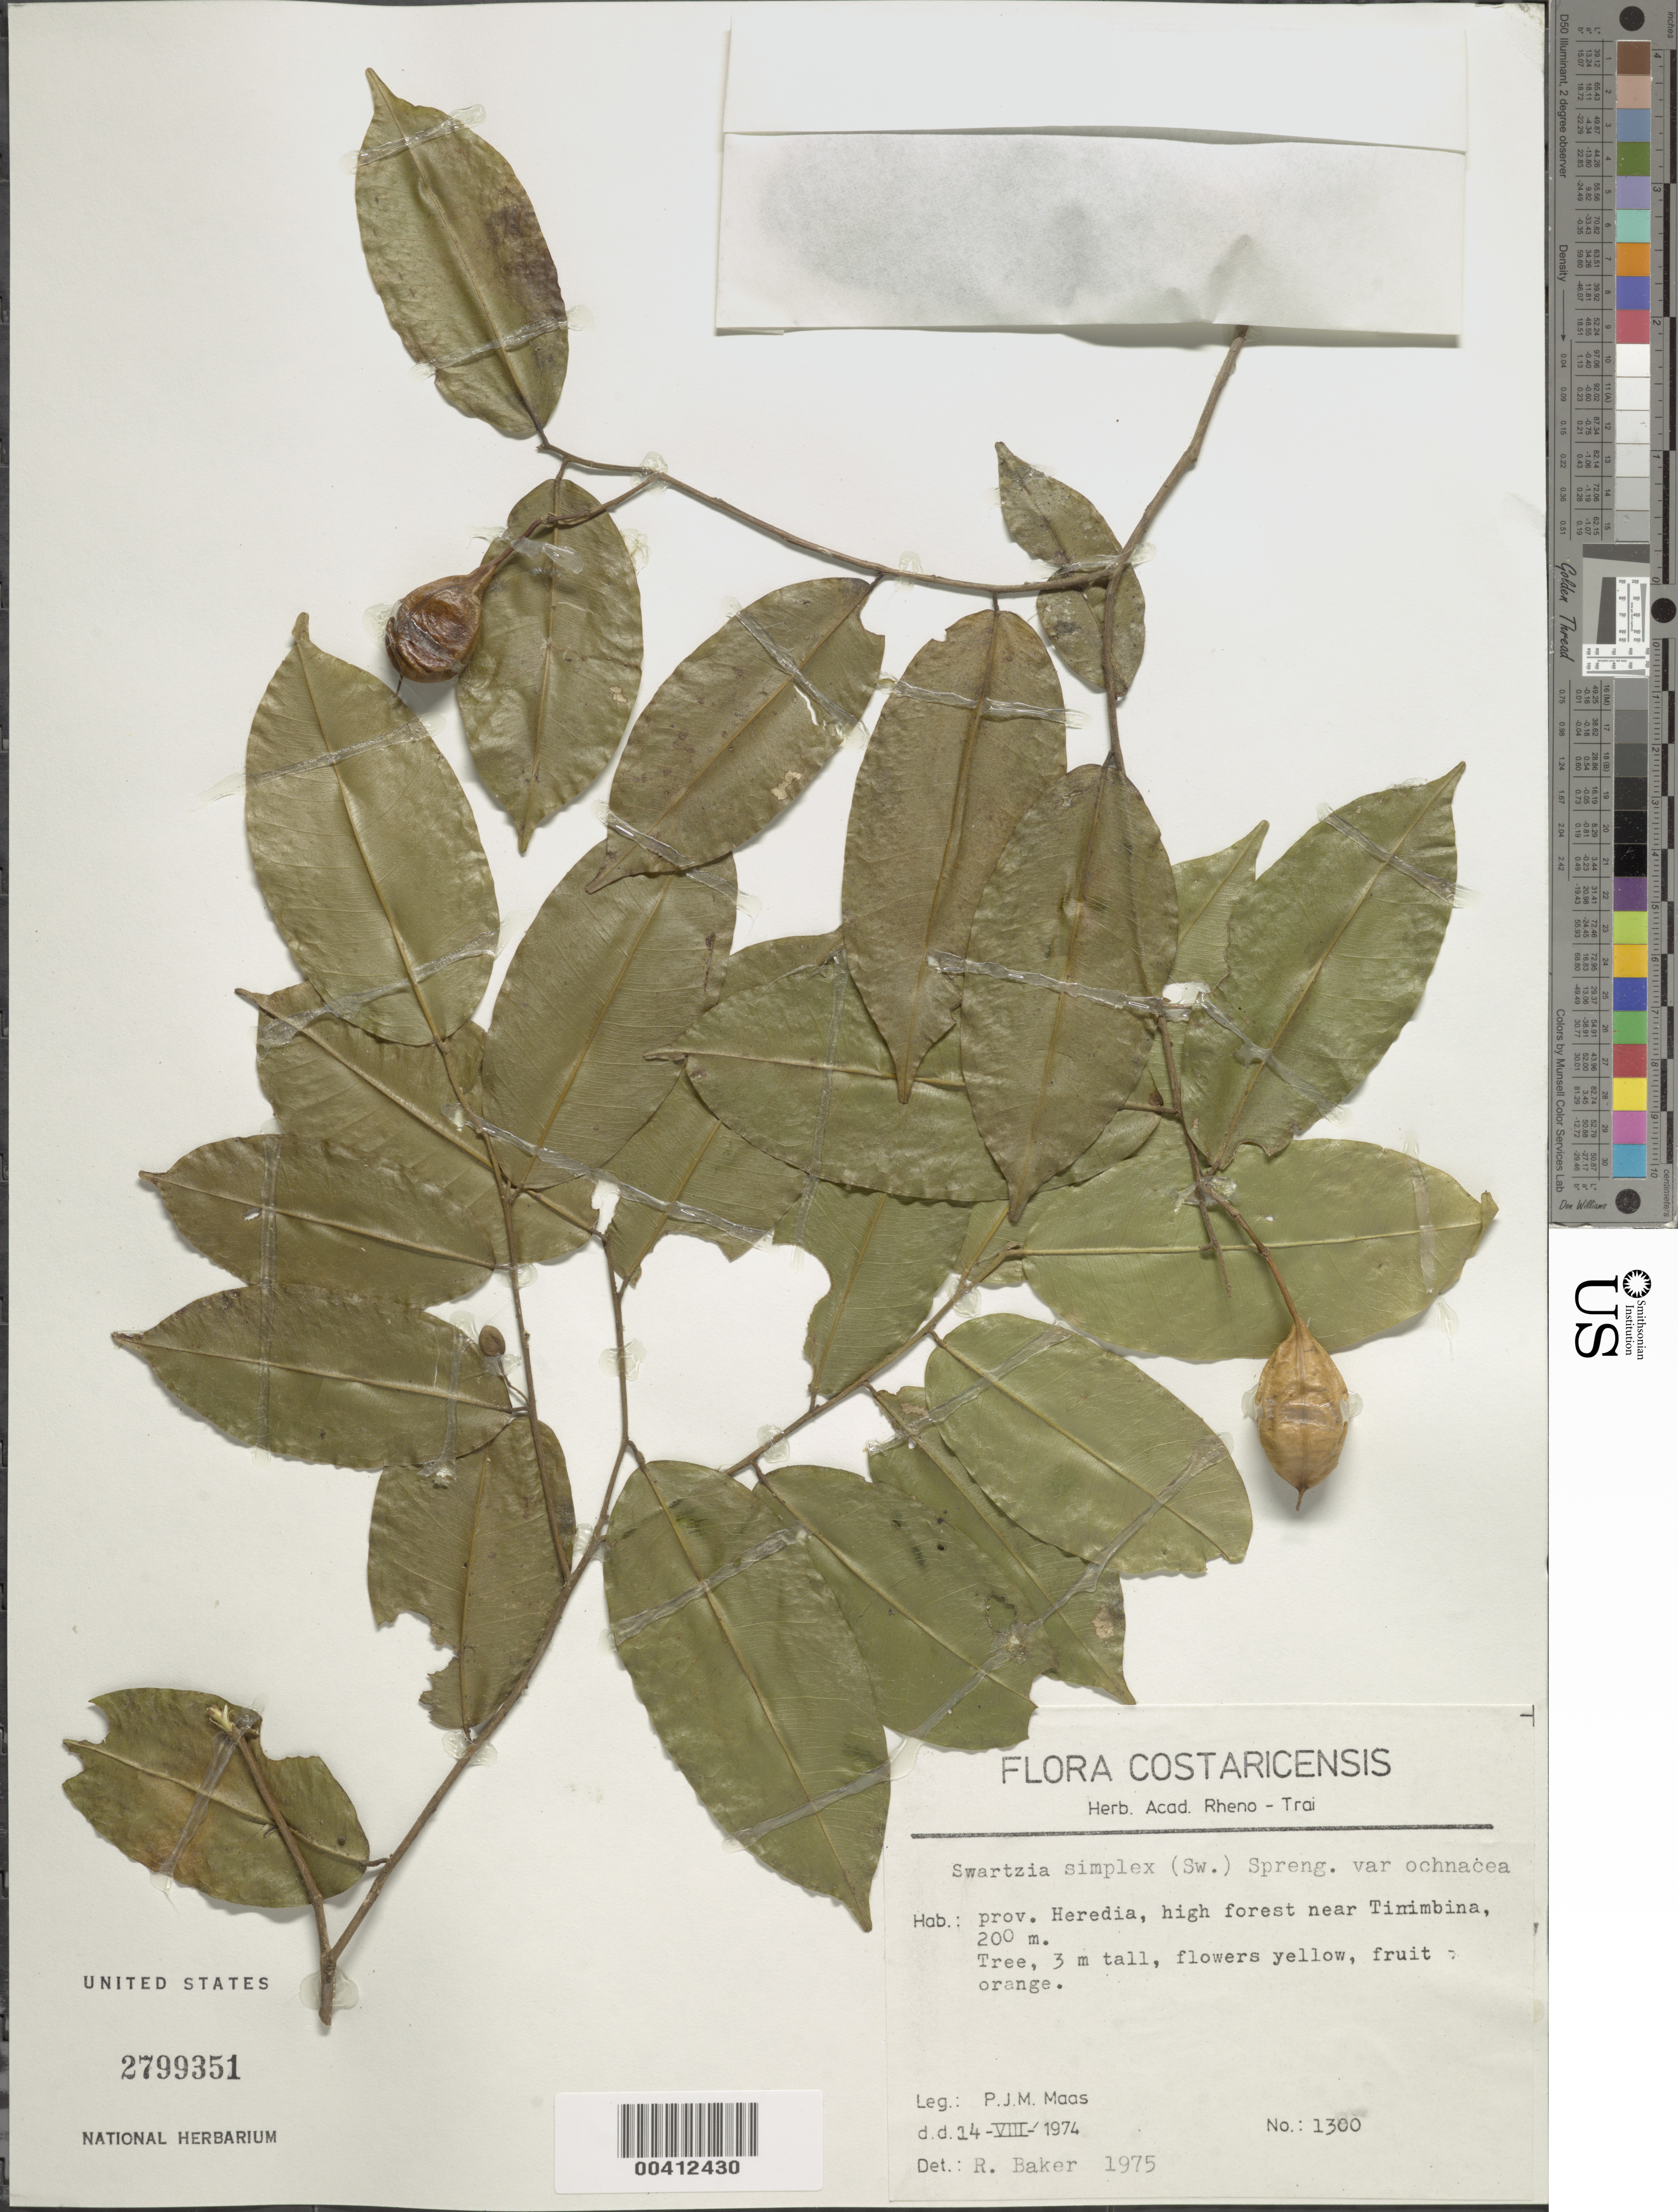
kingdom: Plantae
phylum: Tracheophyta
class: Magnoliopsida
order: Fabales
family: Fabaceae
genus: Swartzia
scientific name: Swartzia simplex var. ochnacea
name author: (DC.) R.S. Cowan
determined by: Baker, R. T.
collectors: P. Maas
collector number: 1300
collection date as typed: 14 Aug 1974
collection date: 1974-08-14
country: Costa Rica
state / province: Heredia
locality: Near tinimbina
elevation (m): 200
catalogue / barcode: US 2799351